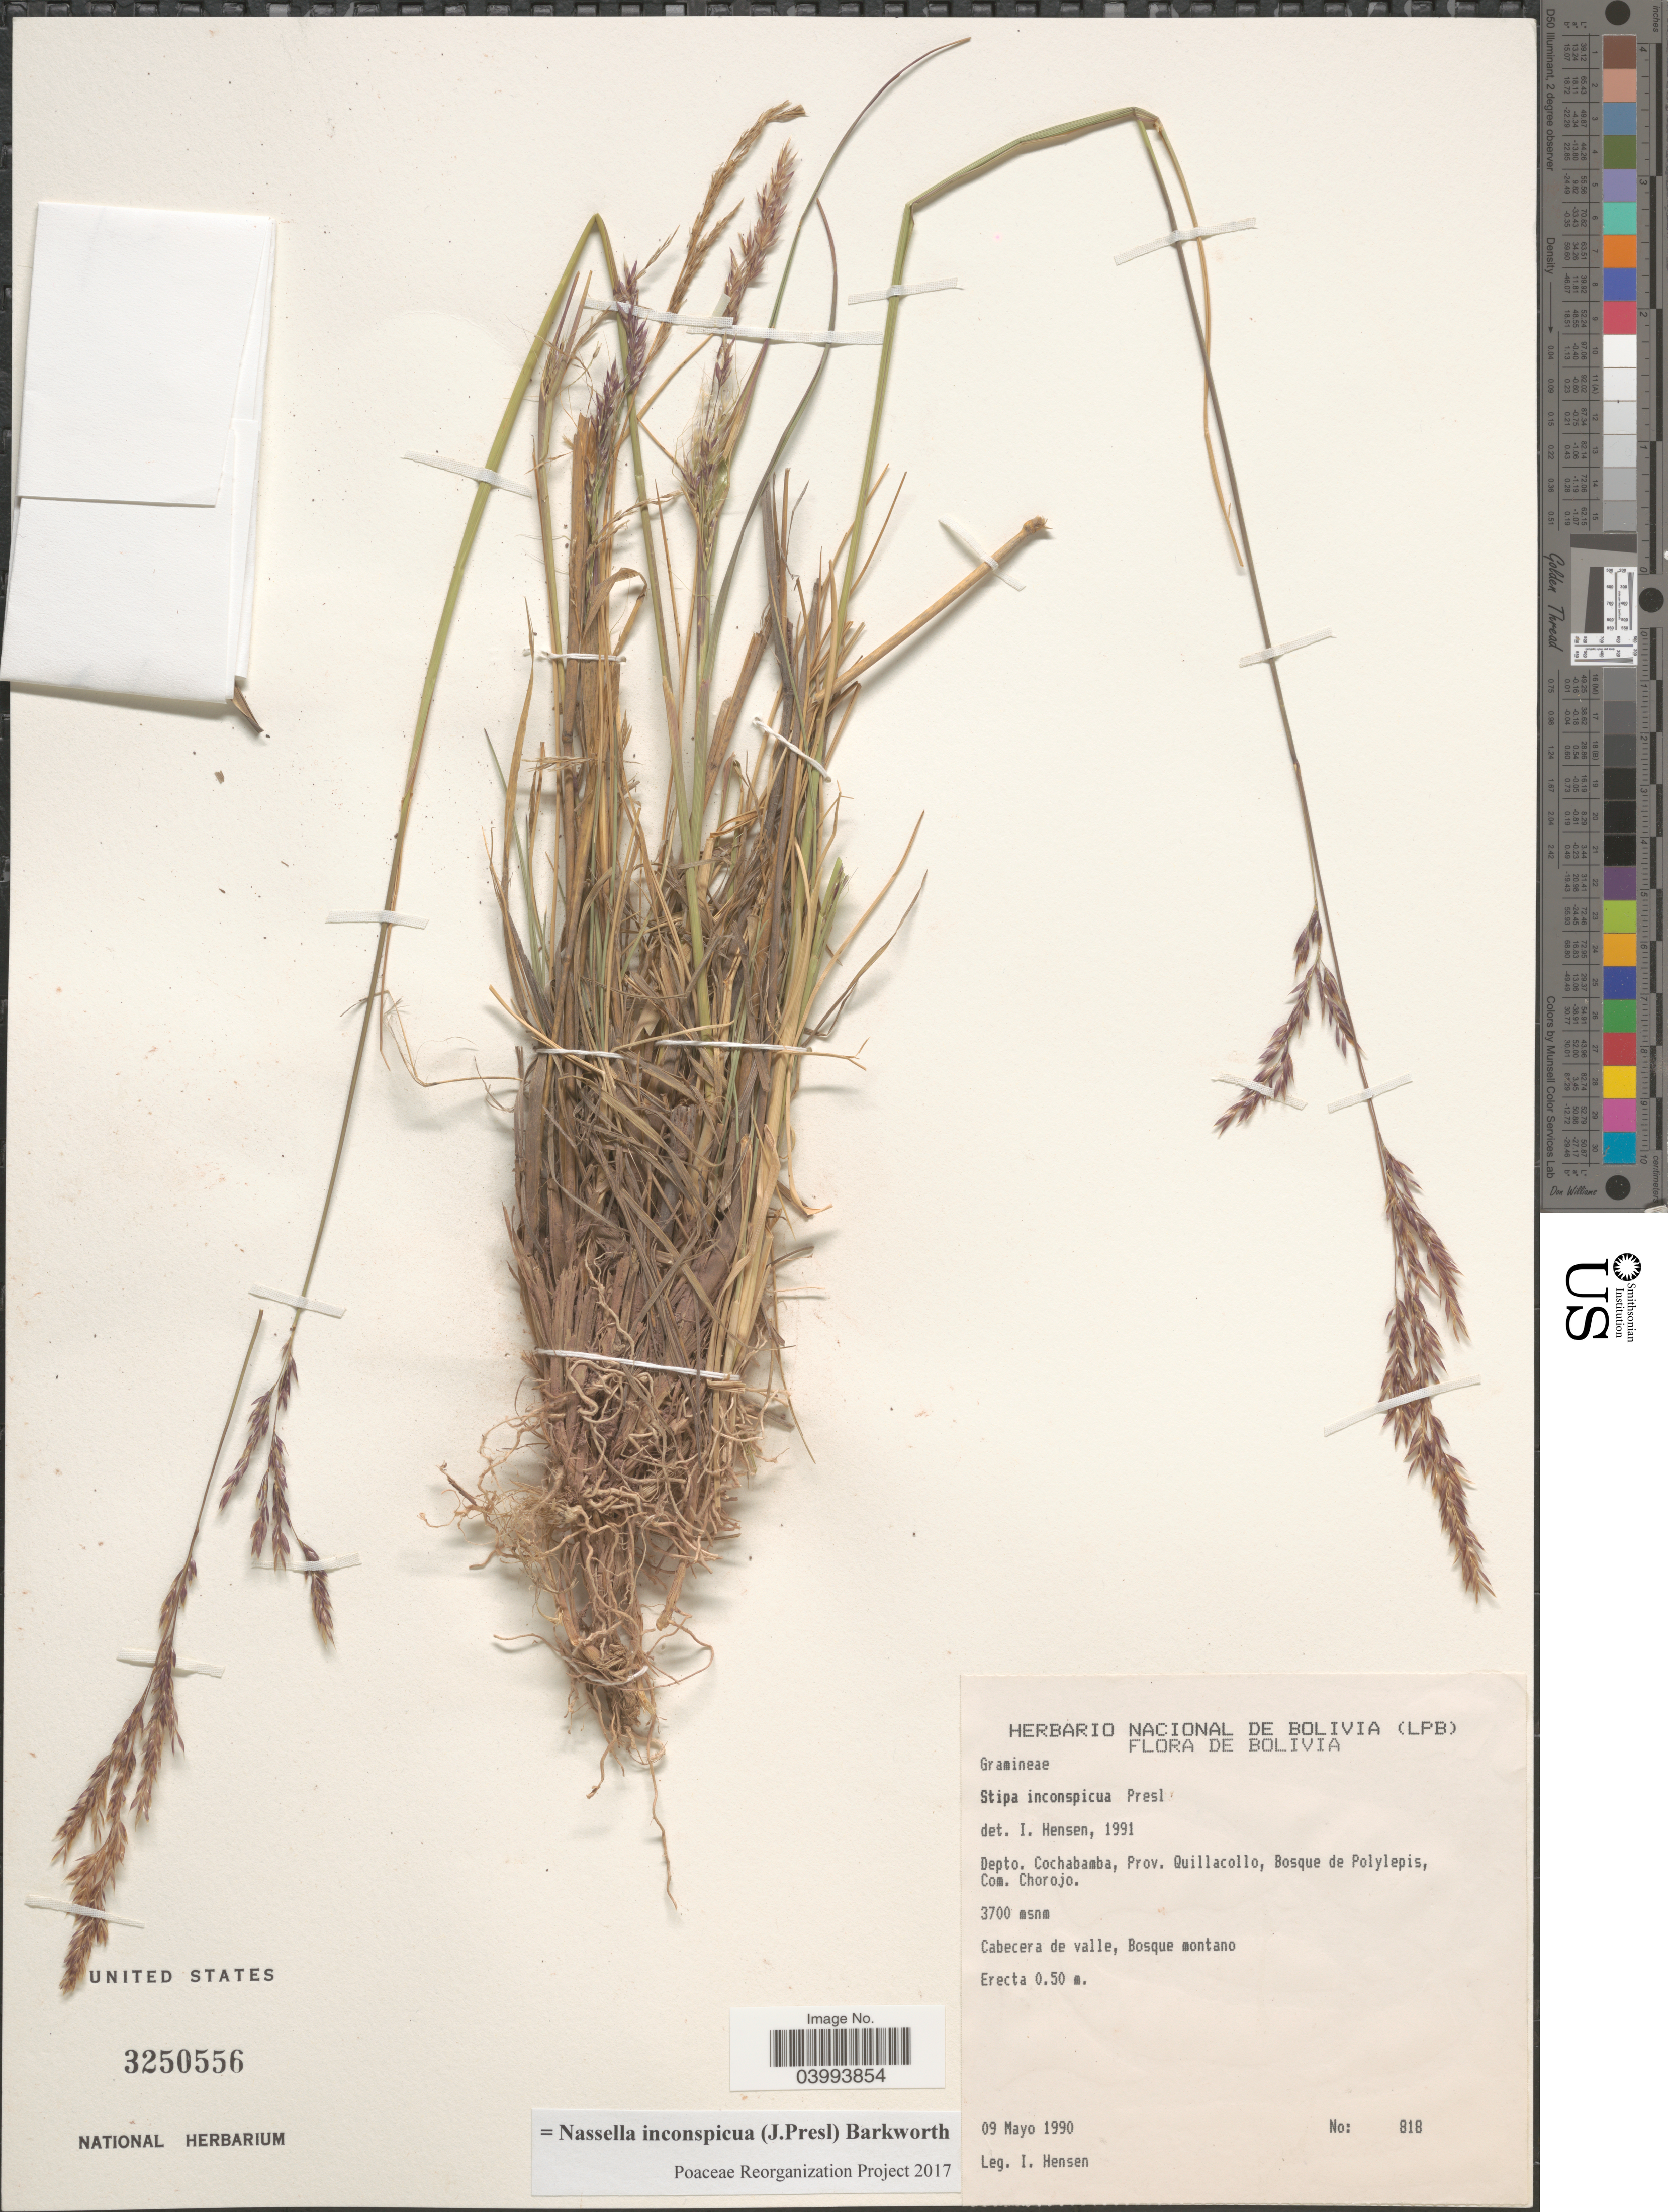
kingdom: Plantae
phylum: Tracheophyta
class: Liliopsida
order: Poales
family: Poaceae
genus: Nassella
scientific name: Nassella inconspicua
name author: (J. Presl) Barkworth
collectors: I. Hensen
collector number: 818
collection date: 1990-05-09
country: Bolivia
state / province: Cochabamba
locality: Depto. Cochabamba, Prov. Quillacollo, Bosque de Polylepis, Com. Chorojo.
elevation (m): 3700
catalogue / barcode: US 3250556